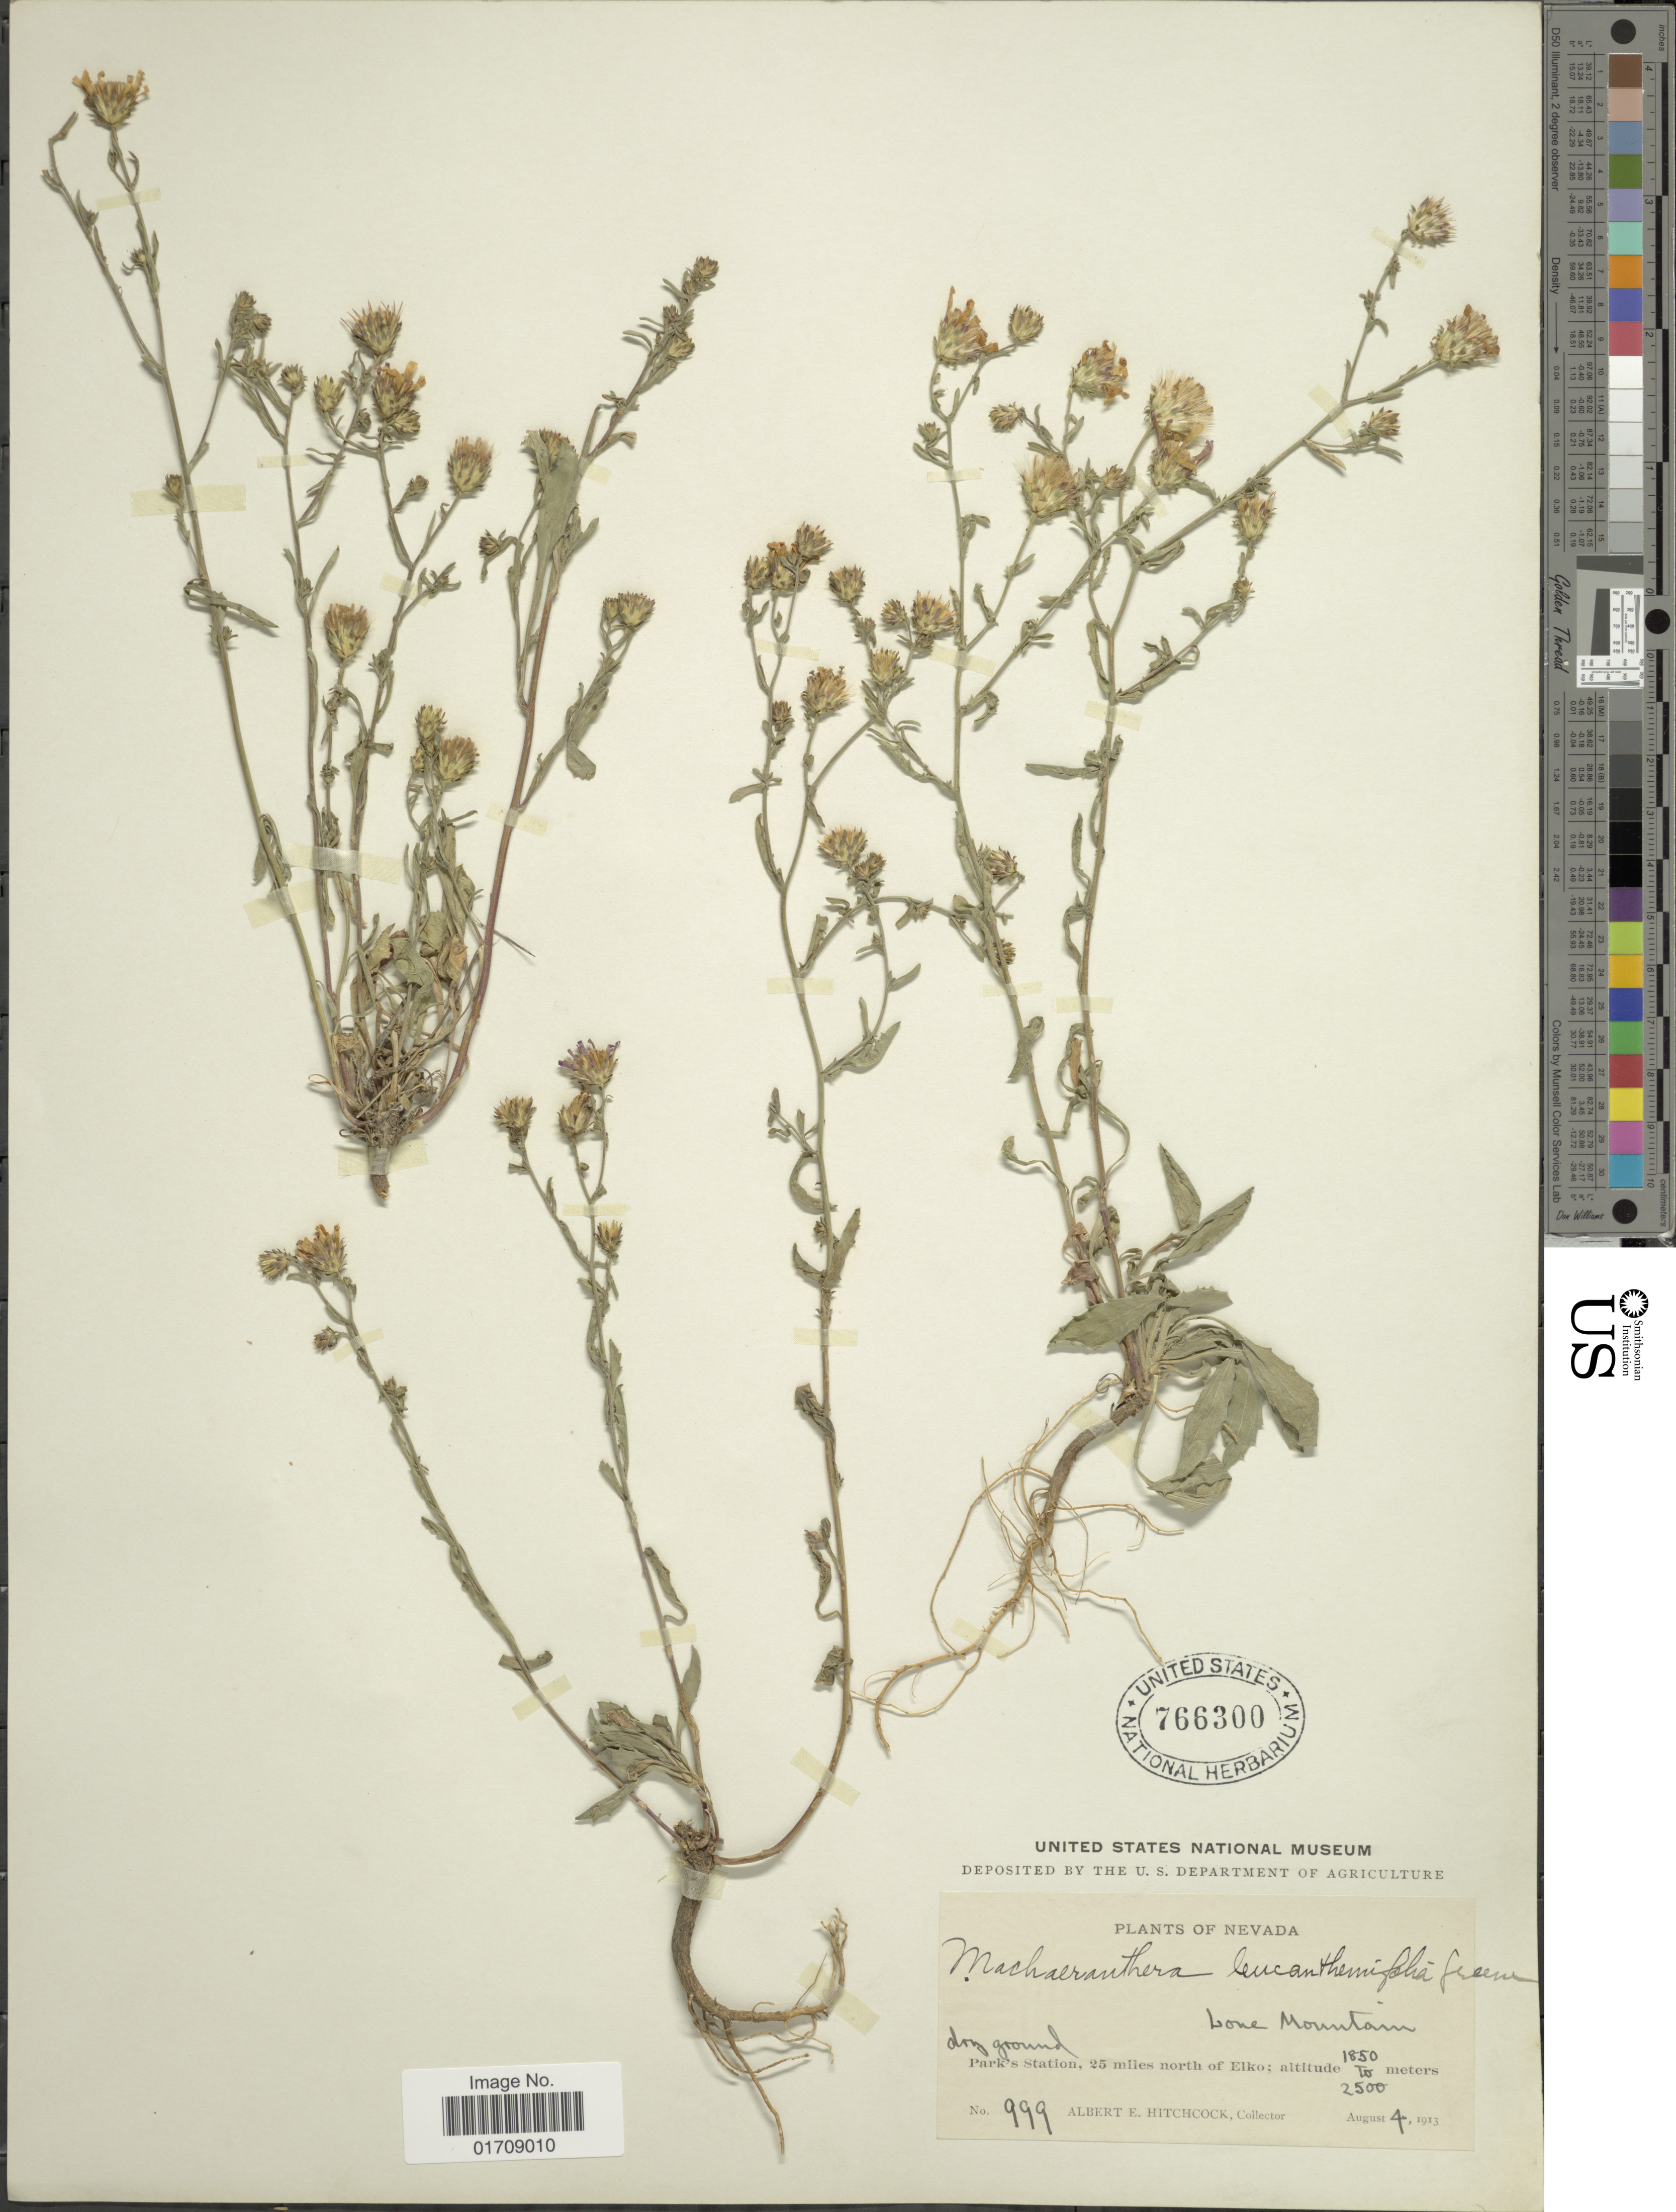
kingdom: Plantae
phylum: Tracheophyta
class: Magnoliopsida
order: Asterales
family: Asteraceae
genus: Machaeranthera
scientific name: Machaeranthera leucanthemifolia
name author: (Greene) Greene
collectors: A. Hitchcock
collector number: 999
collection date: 1913-08-04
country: United States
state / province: Nevada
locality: Love Mountain, Park's Station, 25 miles north of Elko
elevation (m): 1850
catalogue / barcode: US 766300